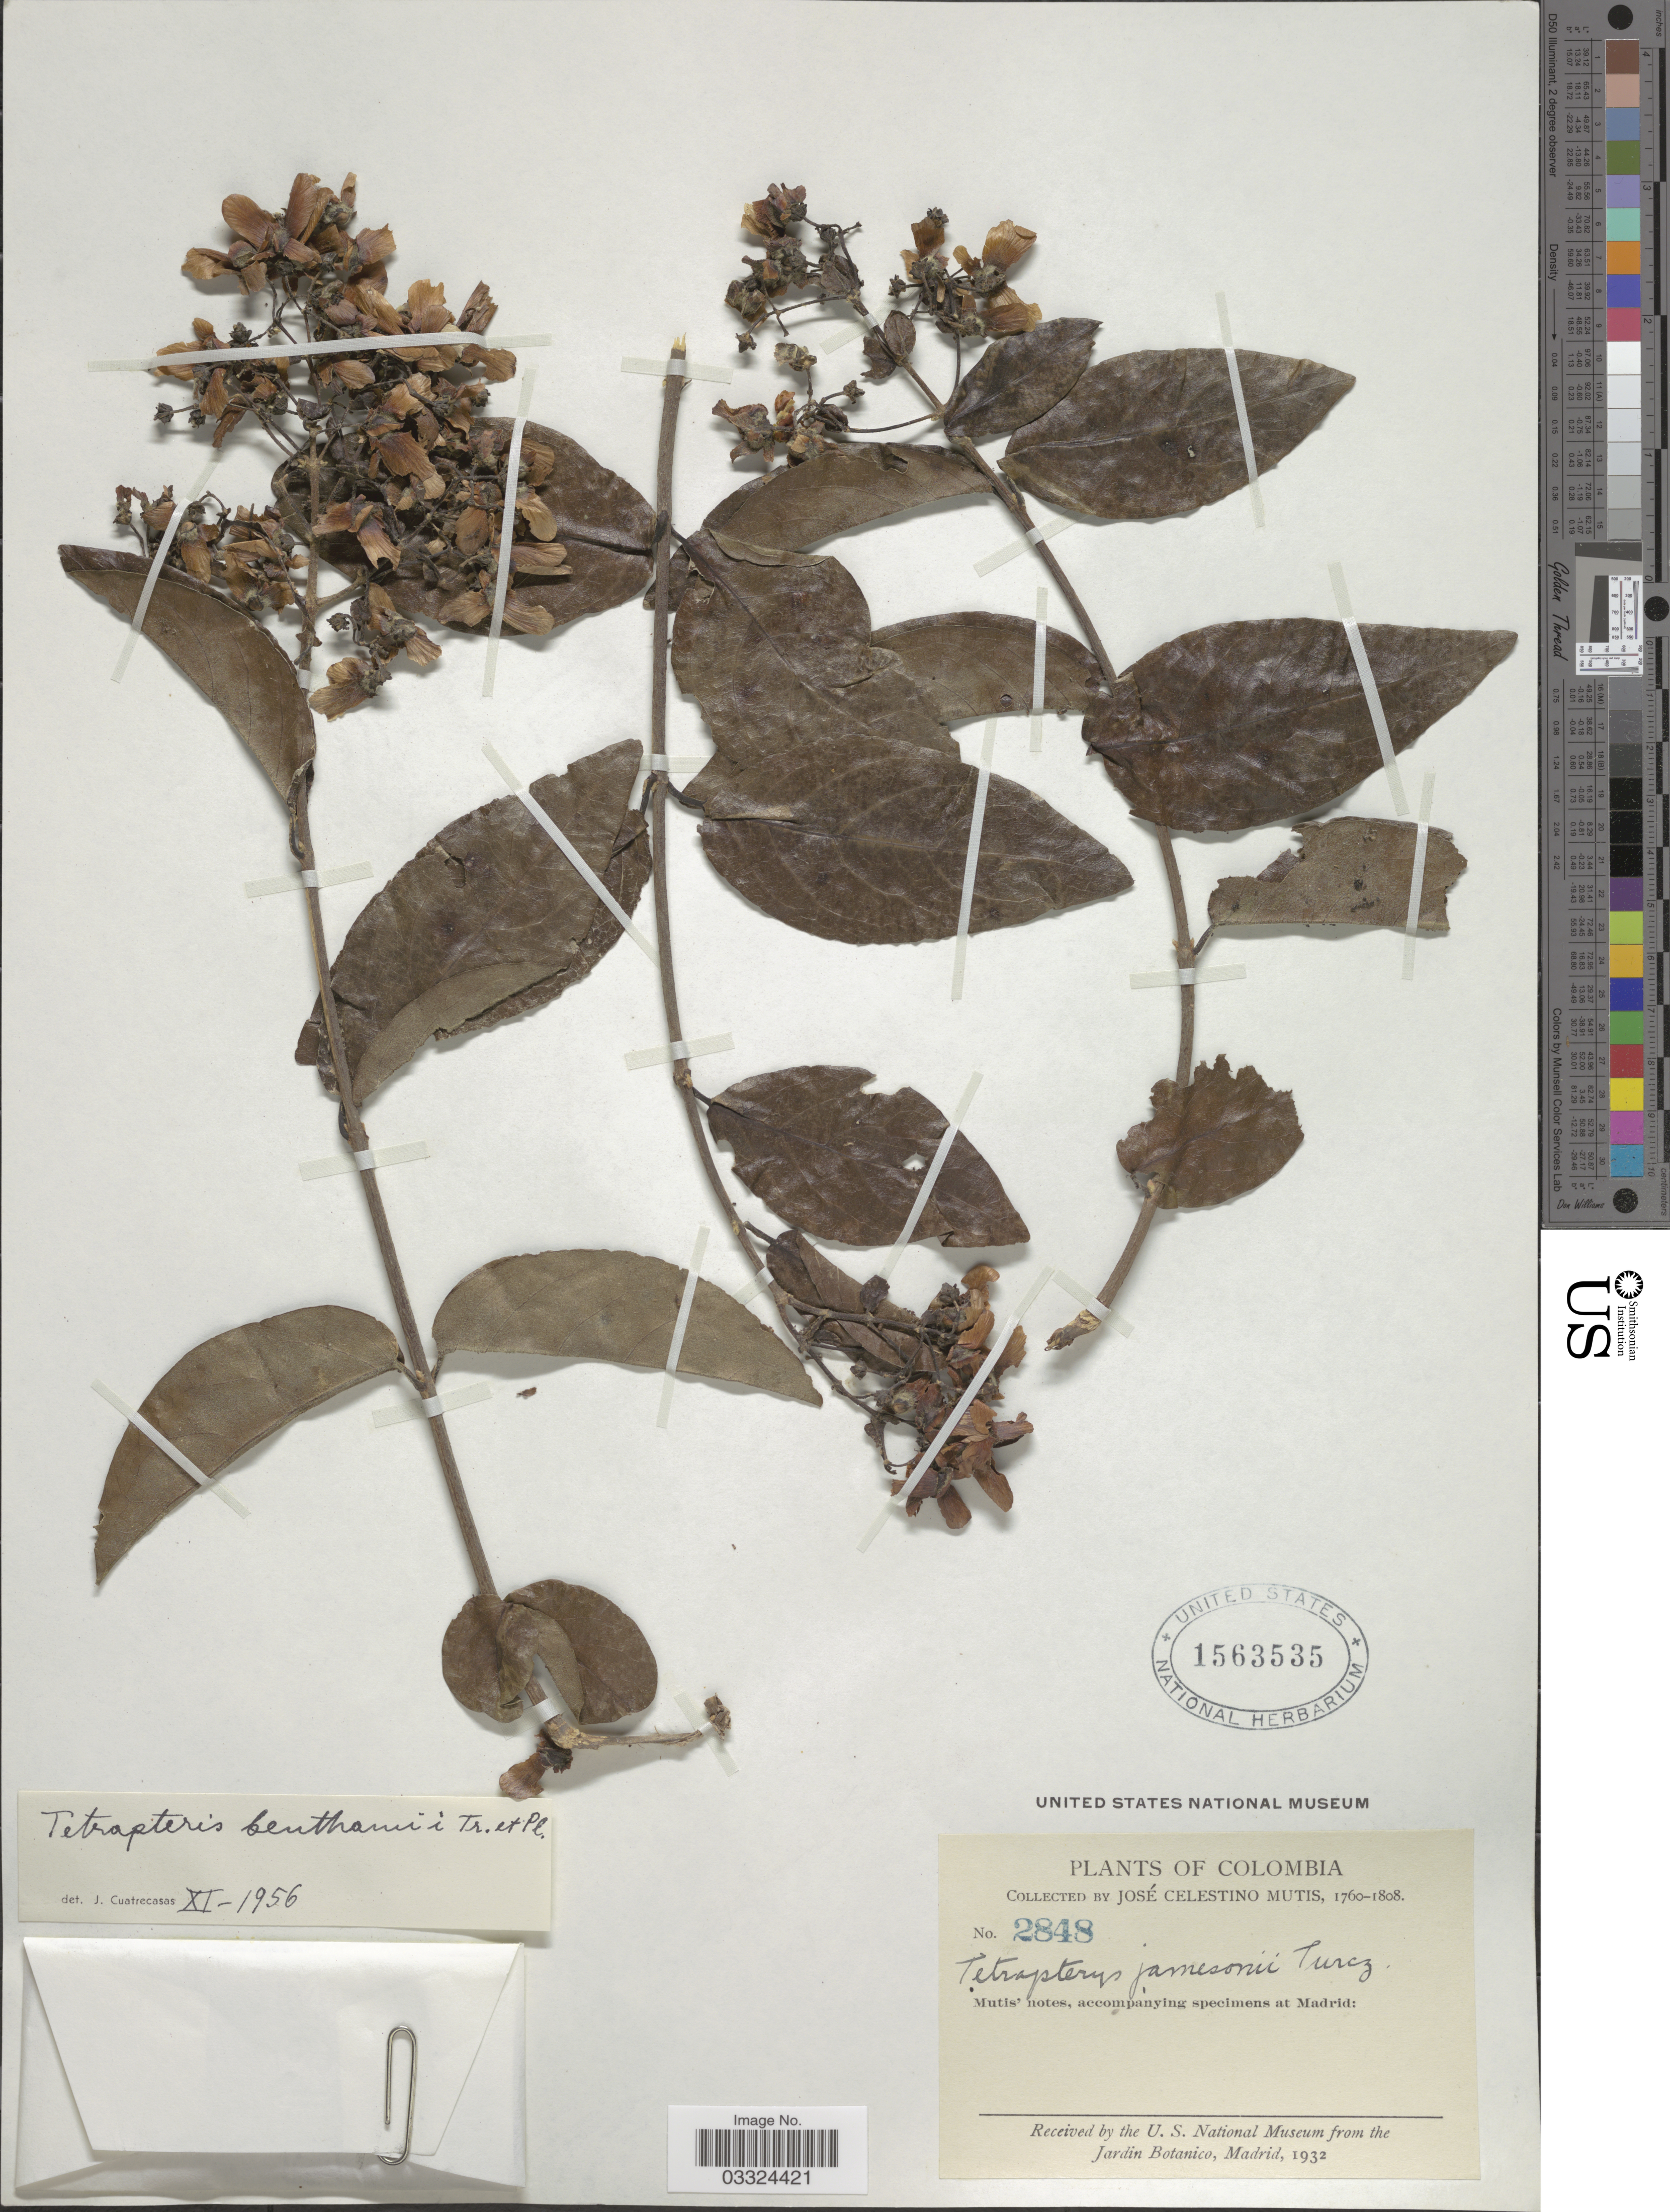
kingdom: Plantae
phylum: Tracheophyta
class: Magnoliopsida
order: Malpighiales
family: Malpighiaceae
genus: Tetrapterys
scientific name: Tetrapterys benthamii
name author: Triana & Planch.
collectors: J. C. B. Mutis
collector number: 2848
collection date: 1760/1808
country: Colombia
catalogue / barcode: US 1563535